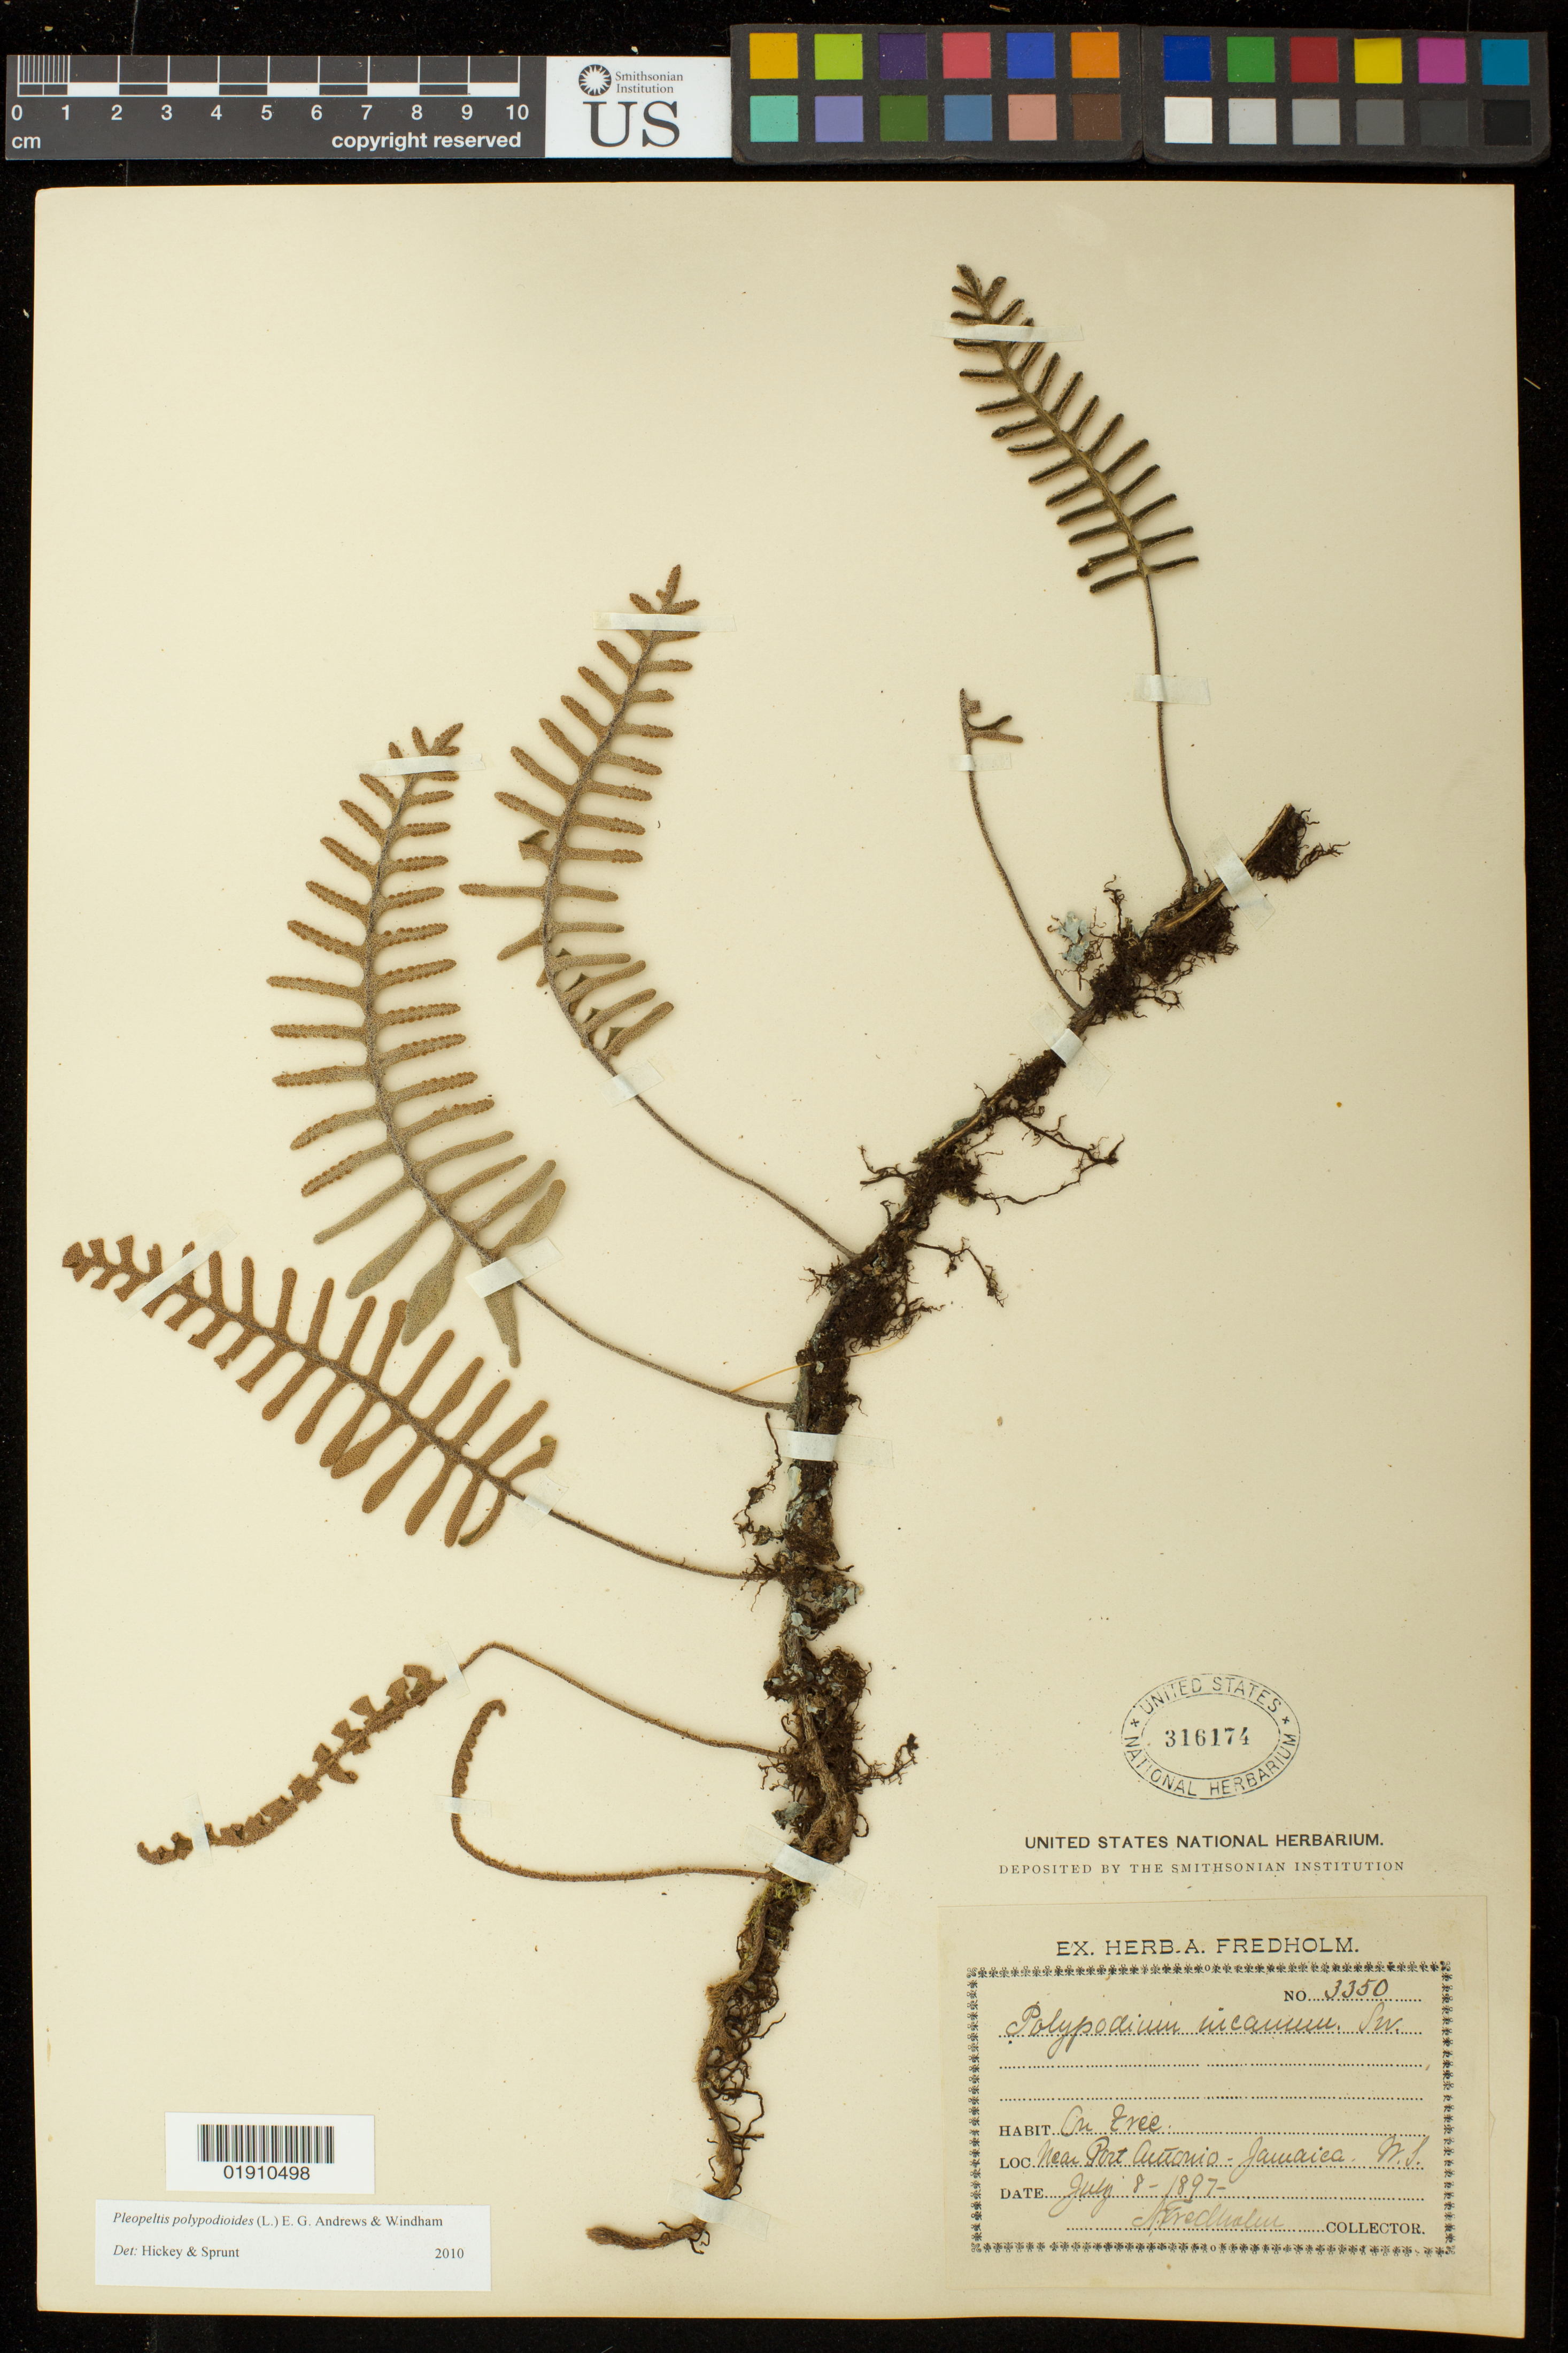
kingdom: Plantae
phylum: Tracheophyta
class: Polypodiopsida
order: Polypodiales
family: Polypodiaceae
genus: Pleopeltis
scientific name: Pleopeltis polypodioides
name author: (L.) E.G. Andrews & Windham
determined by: Sprunt, S. V.; Hickey, R. J.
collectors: A. Fredholm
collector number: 3350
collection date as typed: July 8- 1897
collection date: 1897-07-08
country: Jamaica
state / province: Portland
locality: Near Port Antonio, Jamaica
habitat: On tree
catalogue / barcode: US 316174